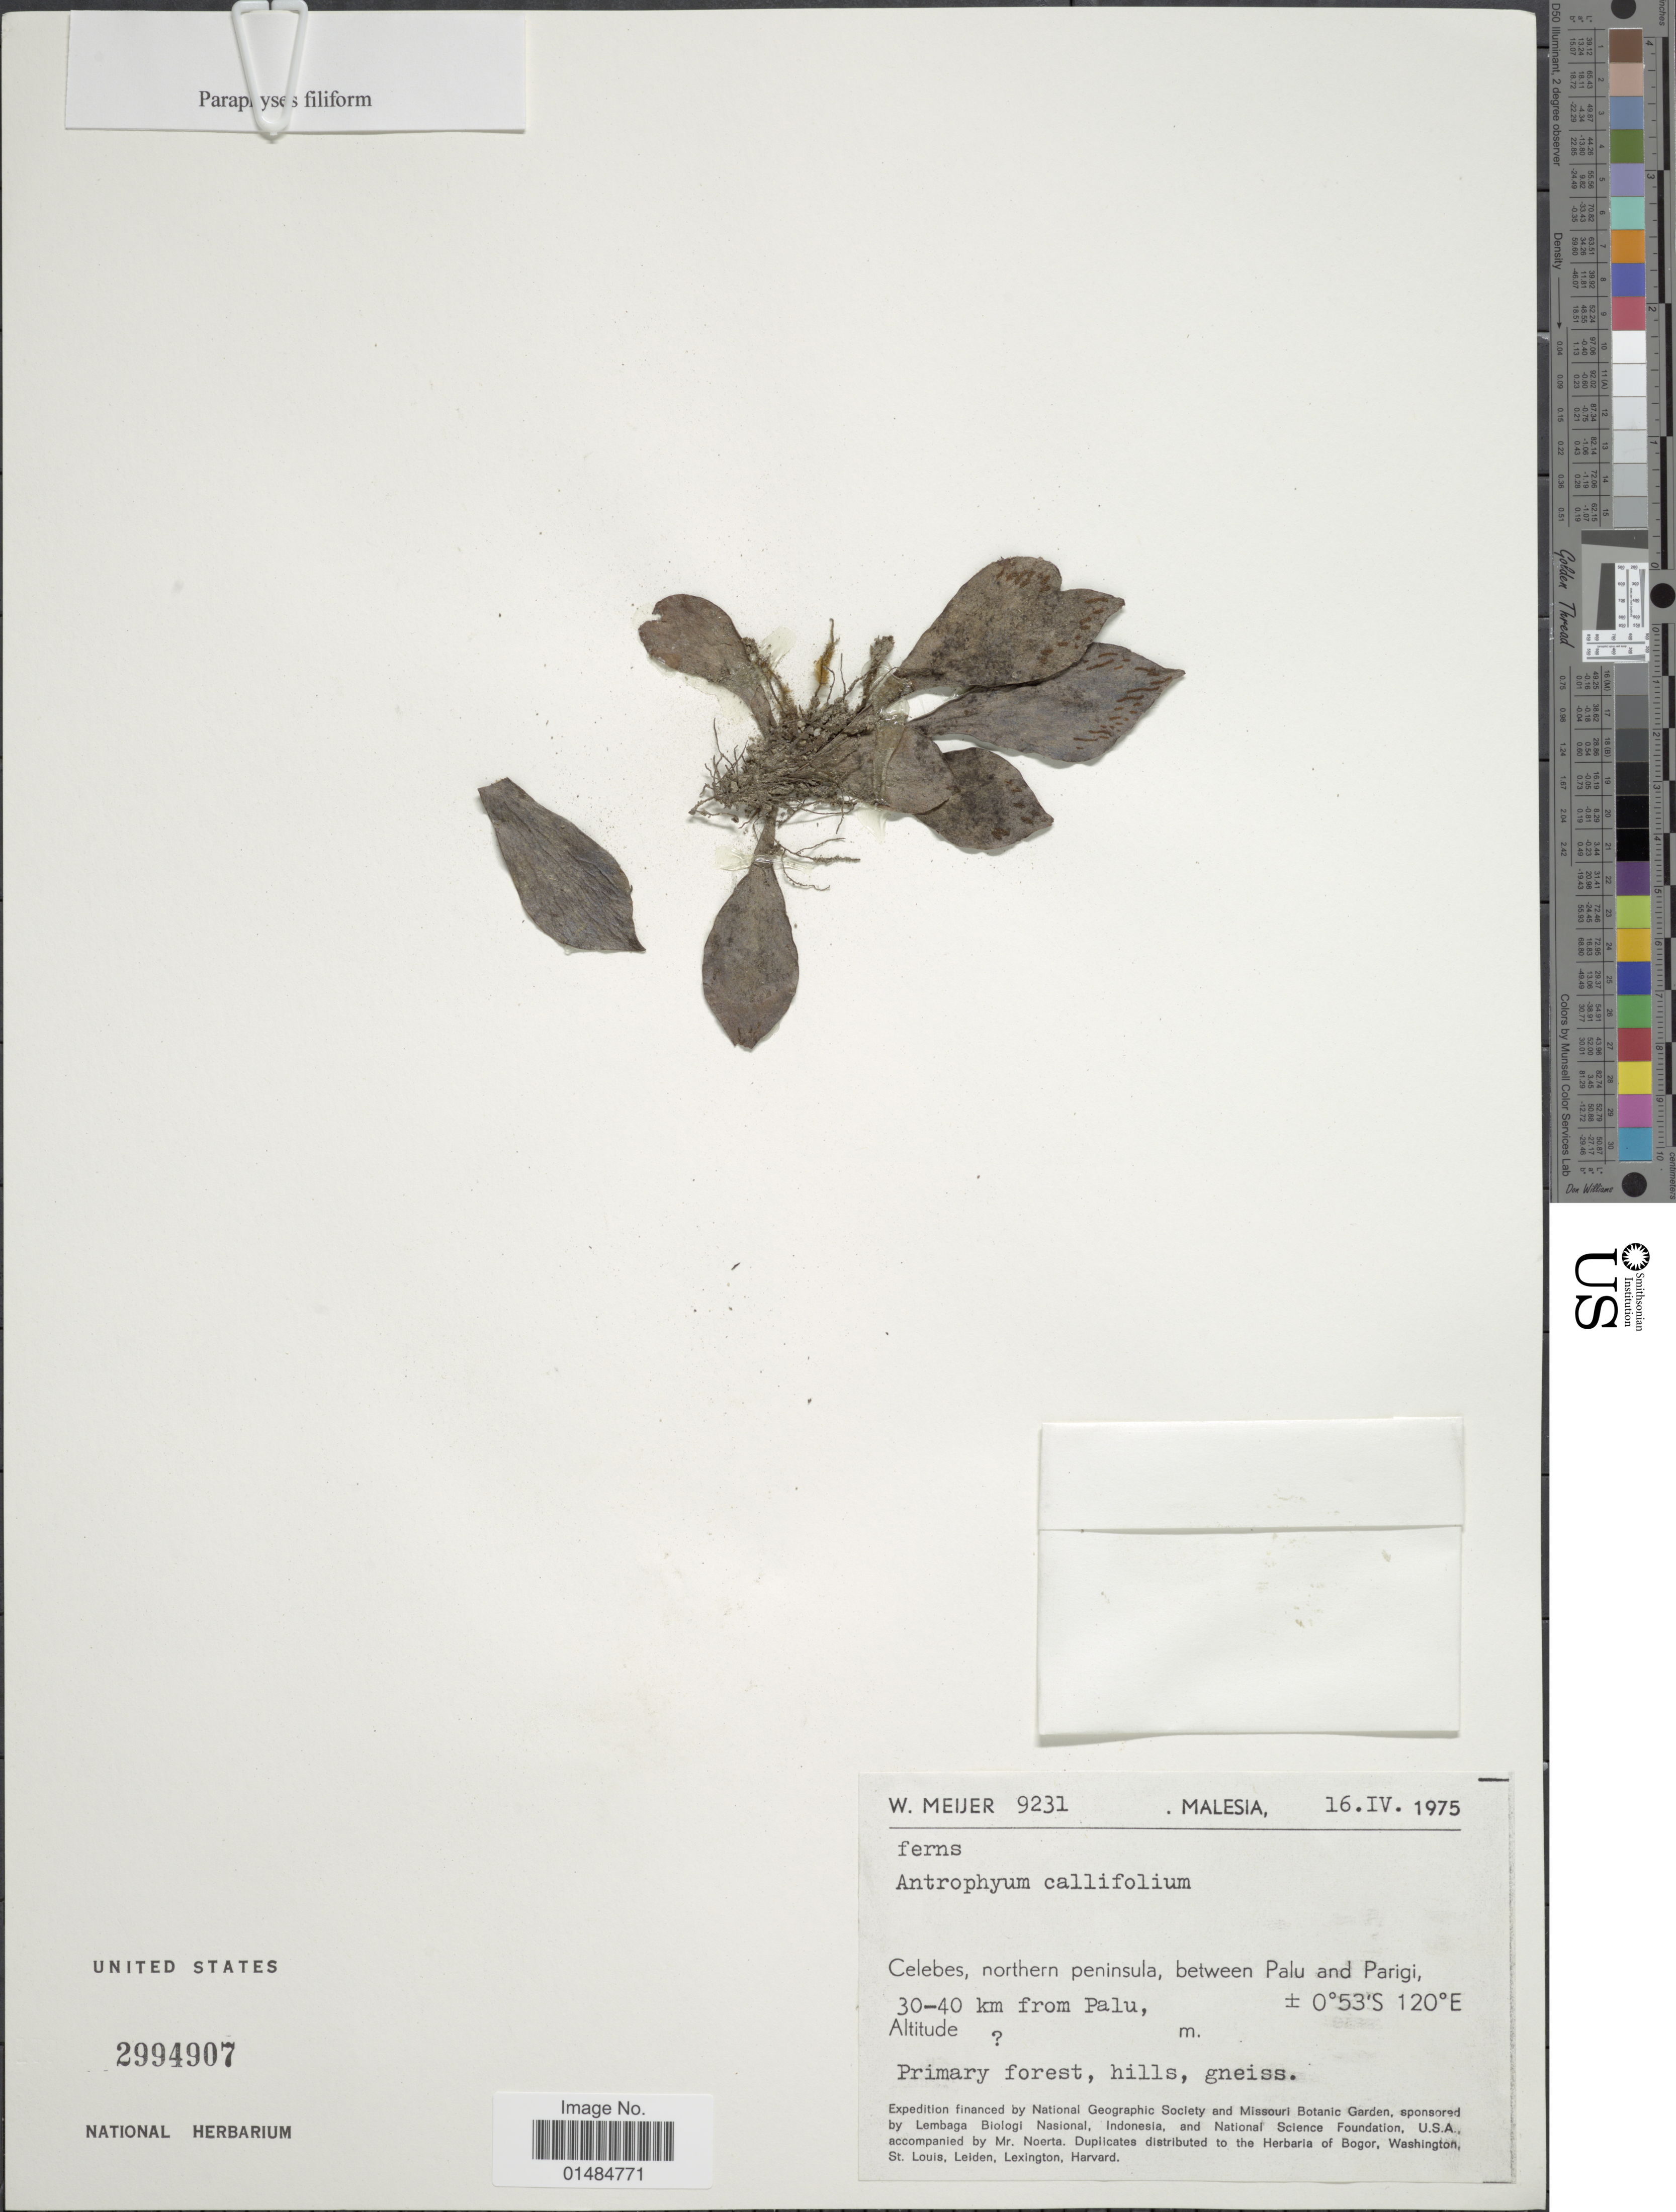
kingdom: Plantae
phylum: Tracheophyta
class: Polypodiopsida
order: Polypodiales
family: Pteridaceae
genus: Antrophyum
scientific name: Antrophyum callifolium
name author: Blume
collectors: W. Meijer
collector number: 9231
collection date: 1975-04-16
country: Malaysia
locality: Malesia. Celebes, northern peninsula, between Palu and Parigi, 30-40 km from Palu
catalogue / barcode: US 2994907